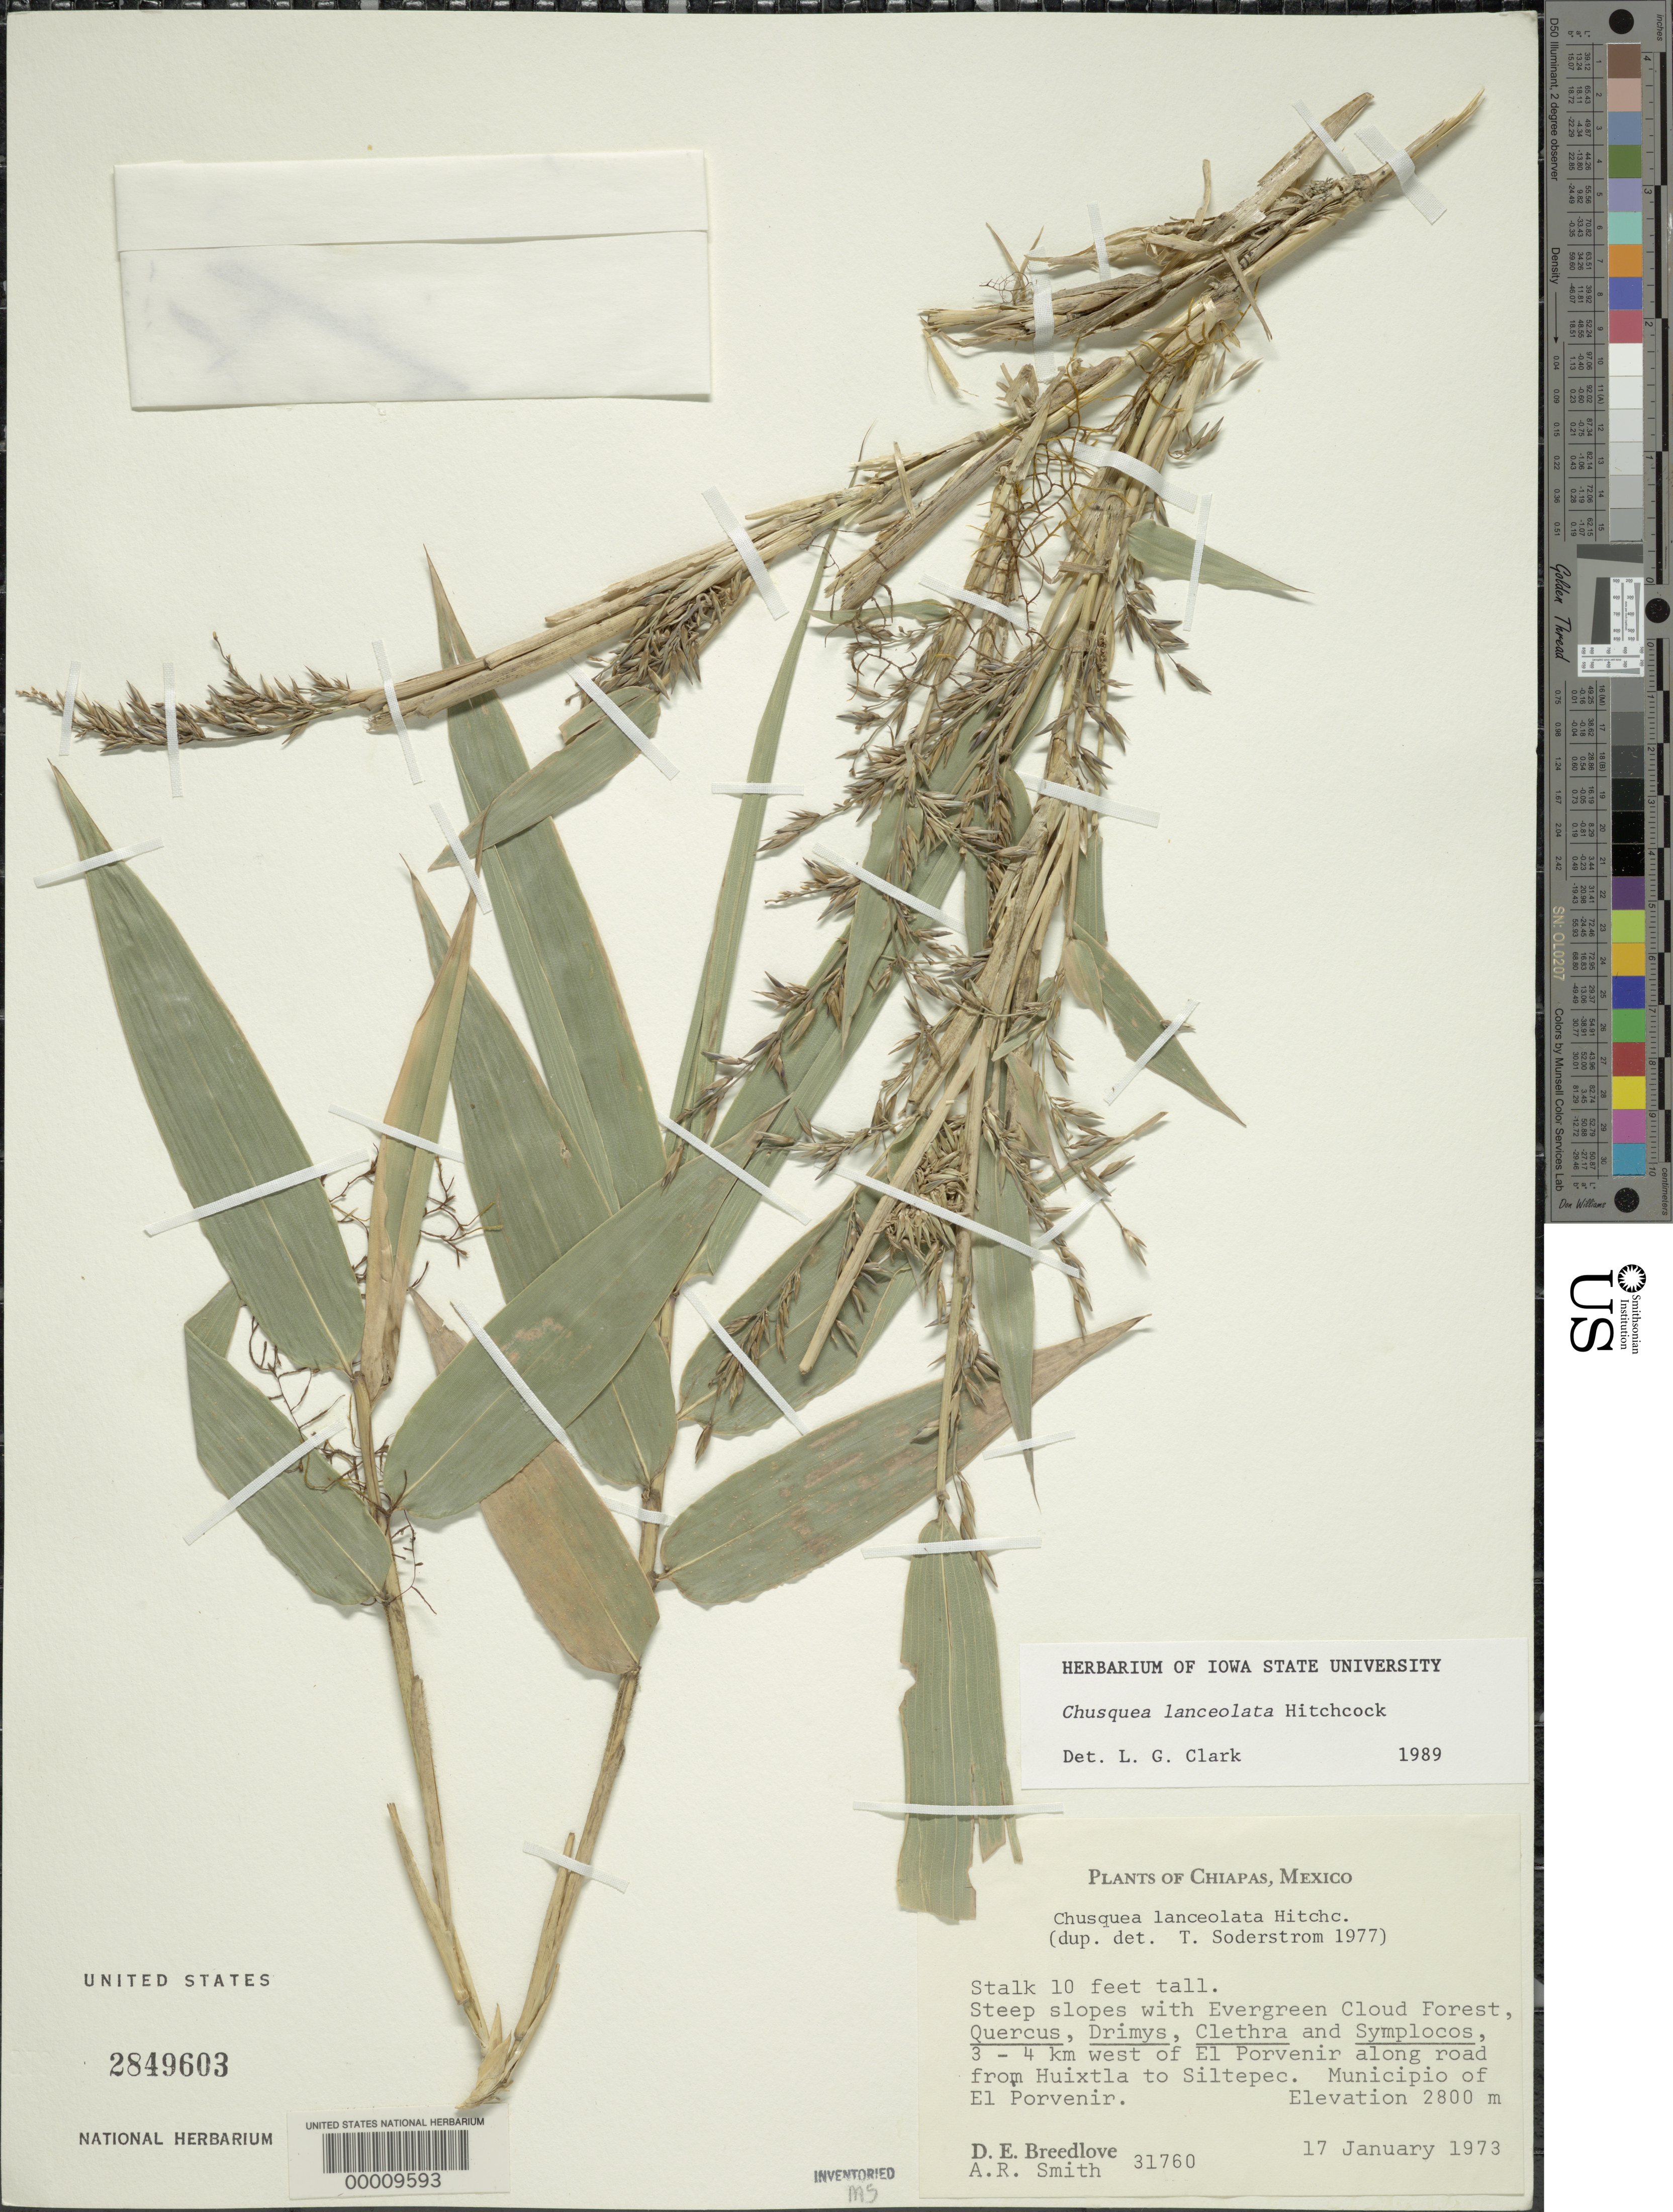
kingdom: Plantae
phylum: Tracheophyta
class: Liliopsida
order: Poales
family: Poaceae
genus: Chusquea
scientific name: Chusquea lanceolata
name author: Hitchc. in C.V. Morton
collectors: D. E. Breedlove & A. R. Smith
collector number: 31760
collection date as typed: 17 Jan 1973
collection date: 1973-01-17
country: Mexico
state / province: Chiapas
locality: El Porvenir, Huixtla, Siltepec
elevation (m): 2800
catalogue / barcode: US 2849603